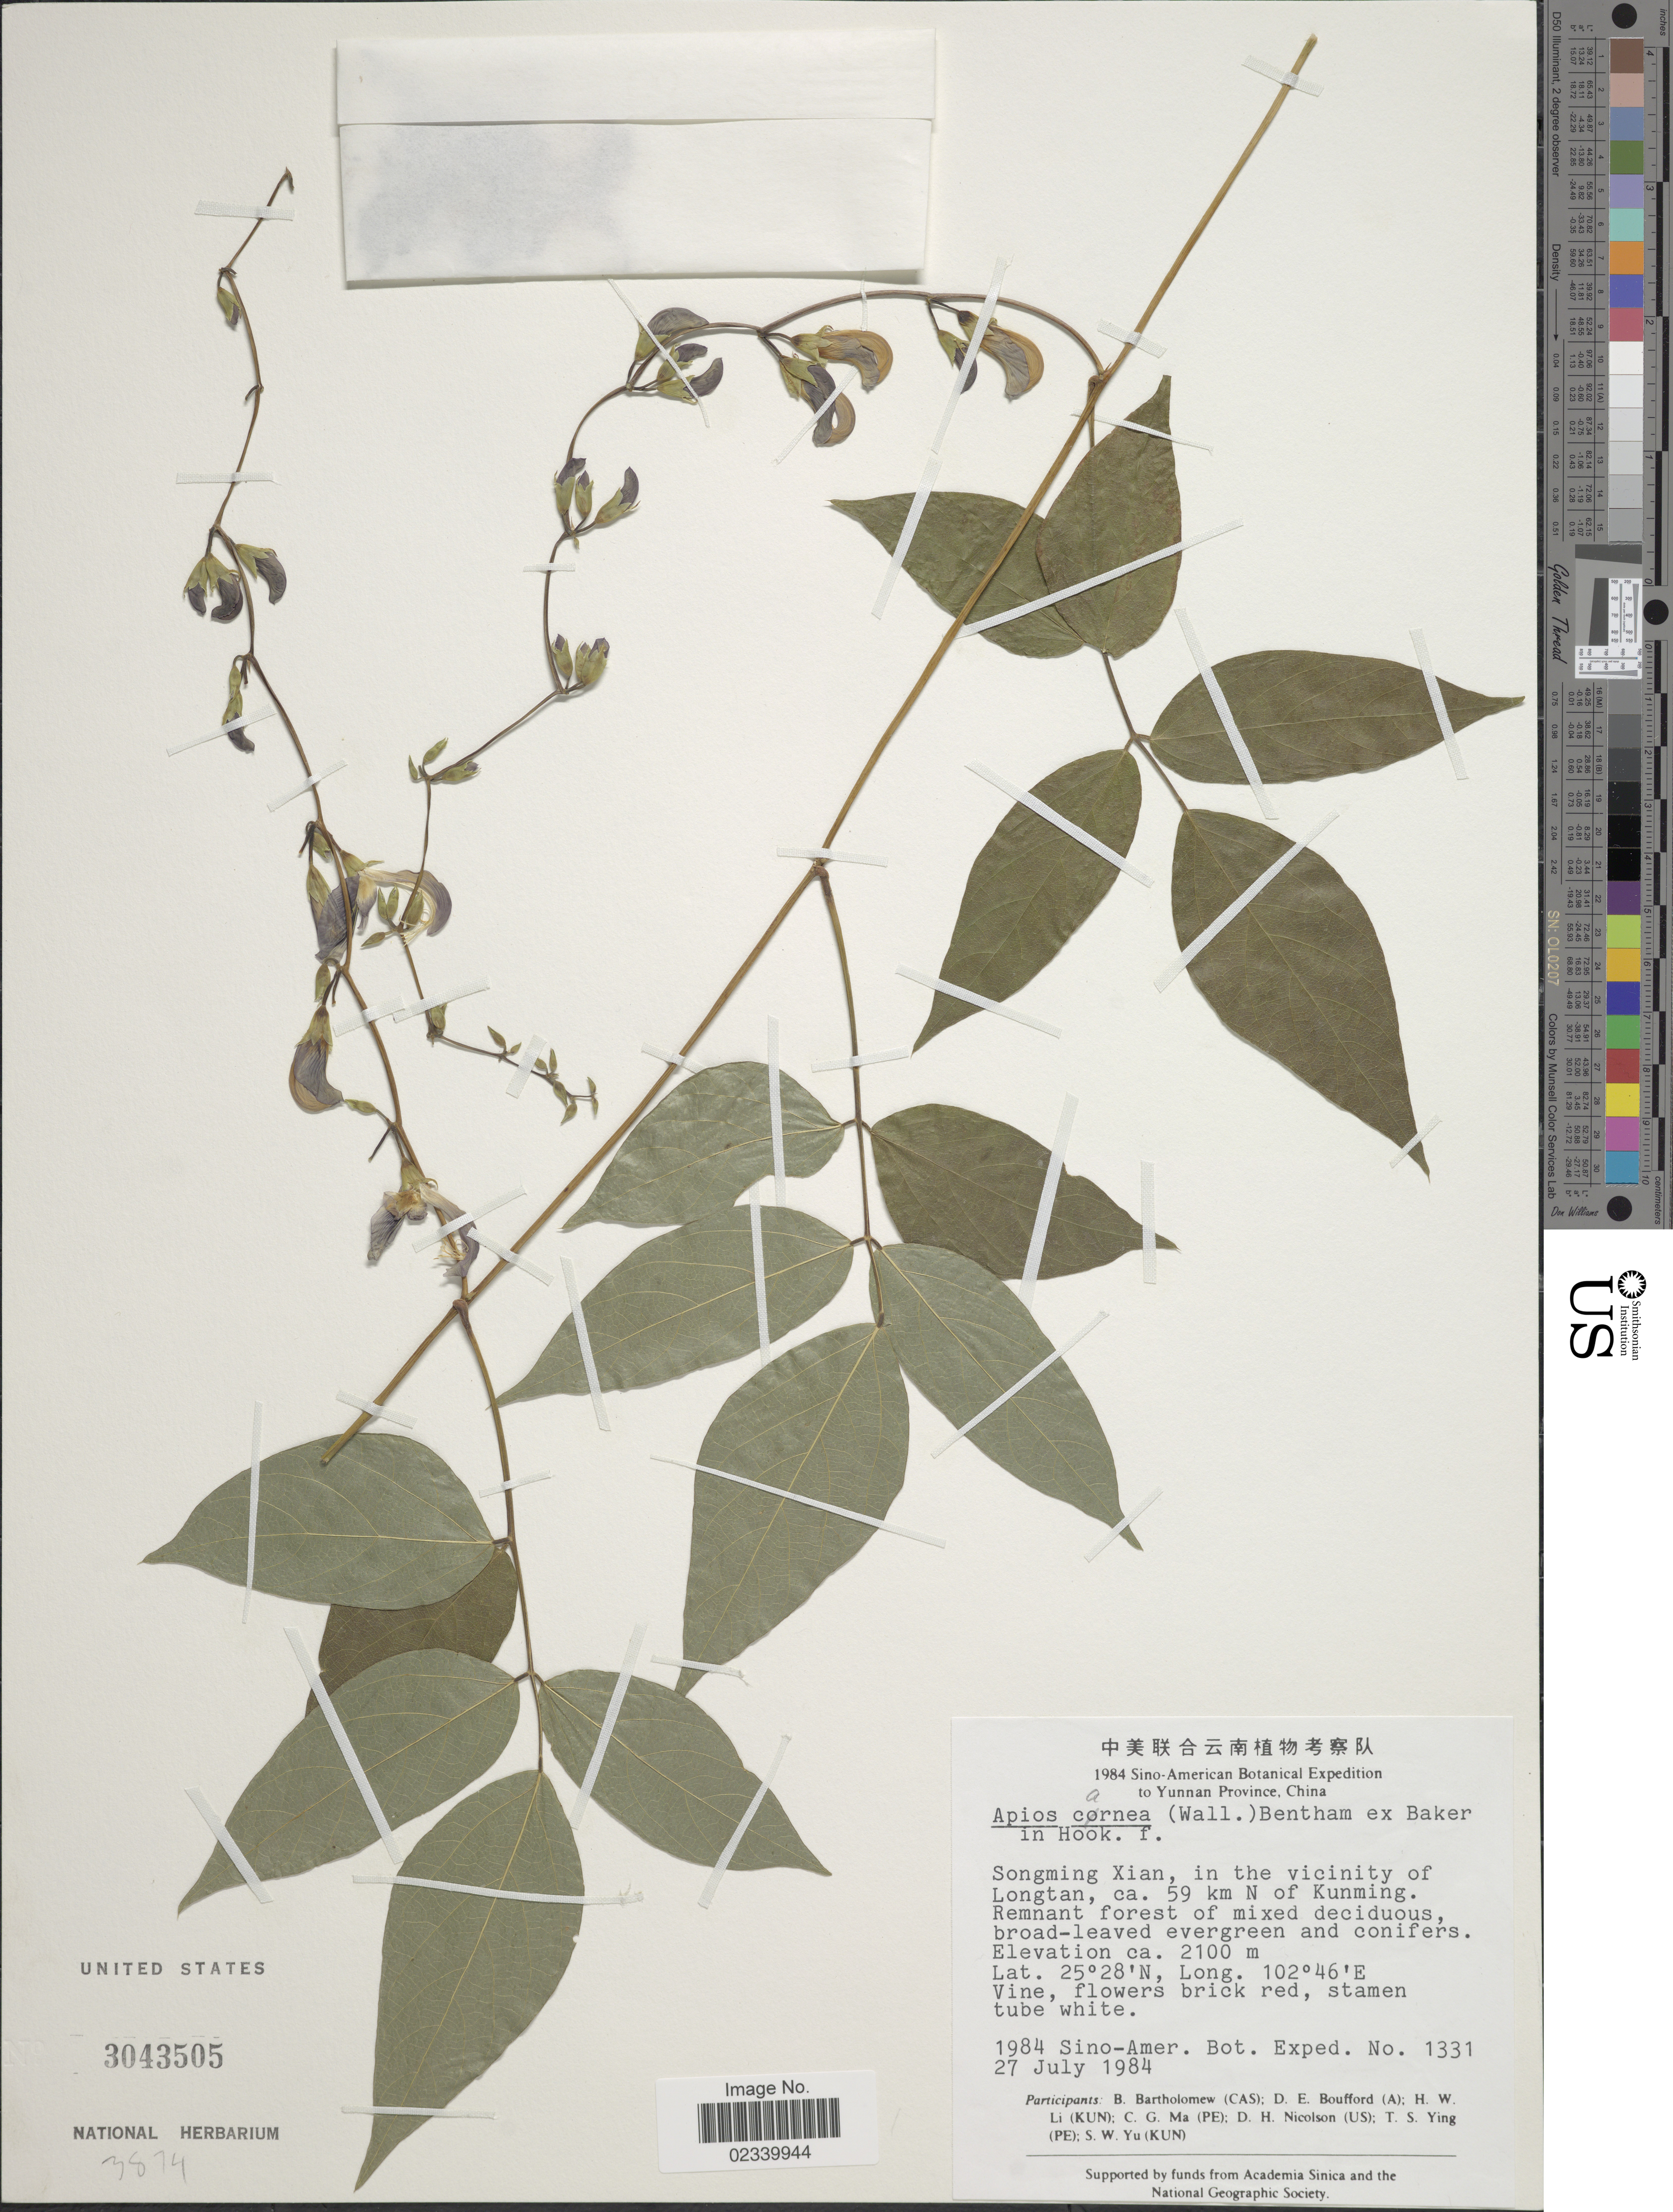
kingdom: Plantae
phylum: Tracheophyta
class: Magnoliopsida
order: Fabales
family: Fabaceae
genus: Apios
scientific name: Apios carnea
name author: (Wall.) Benth. ex Baker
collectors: Sino-Amer. Bot. Exped. 1984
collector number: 1331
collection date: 1984-07-27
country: China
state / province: Yunnan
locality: Songming Xian, in the vicinity of Longtan, ca. 59 km N of Kunming. Remant forest of mixed deciduous, broad-leaved evergreen and conifers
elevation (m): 2100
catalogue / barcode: US 3043505